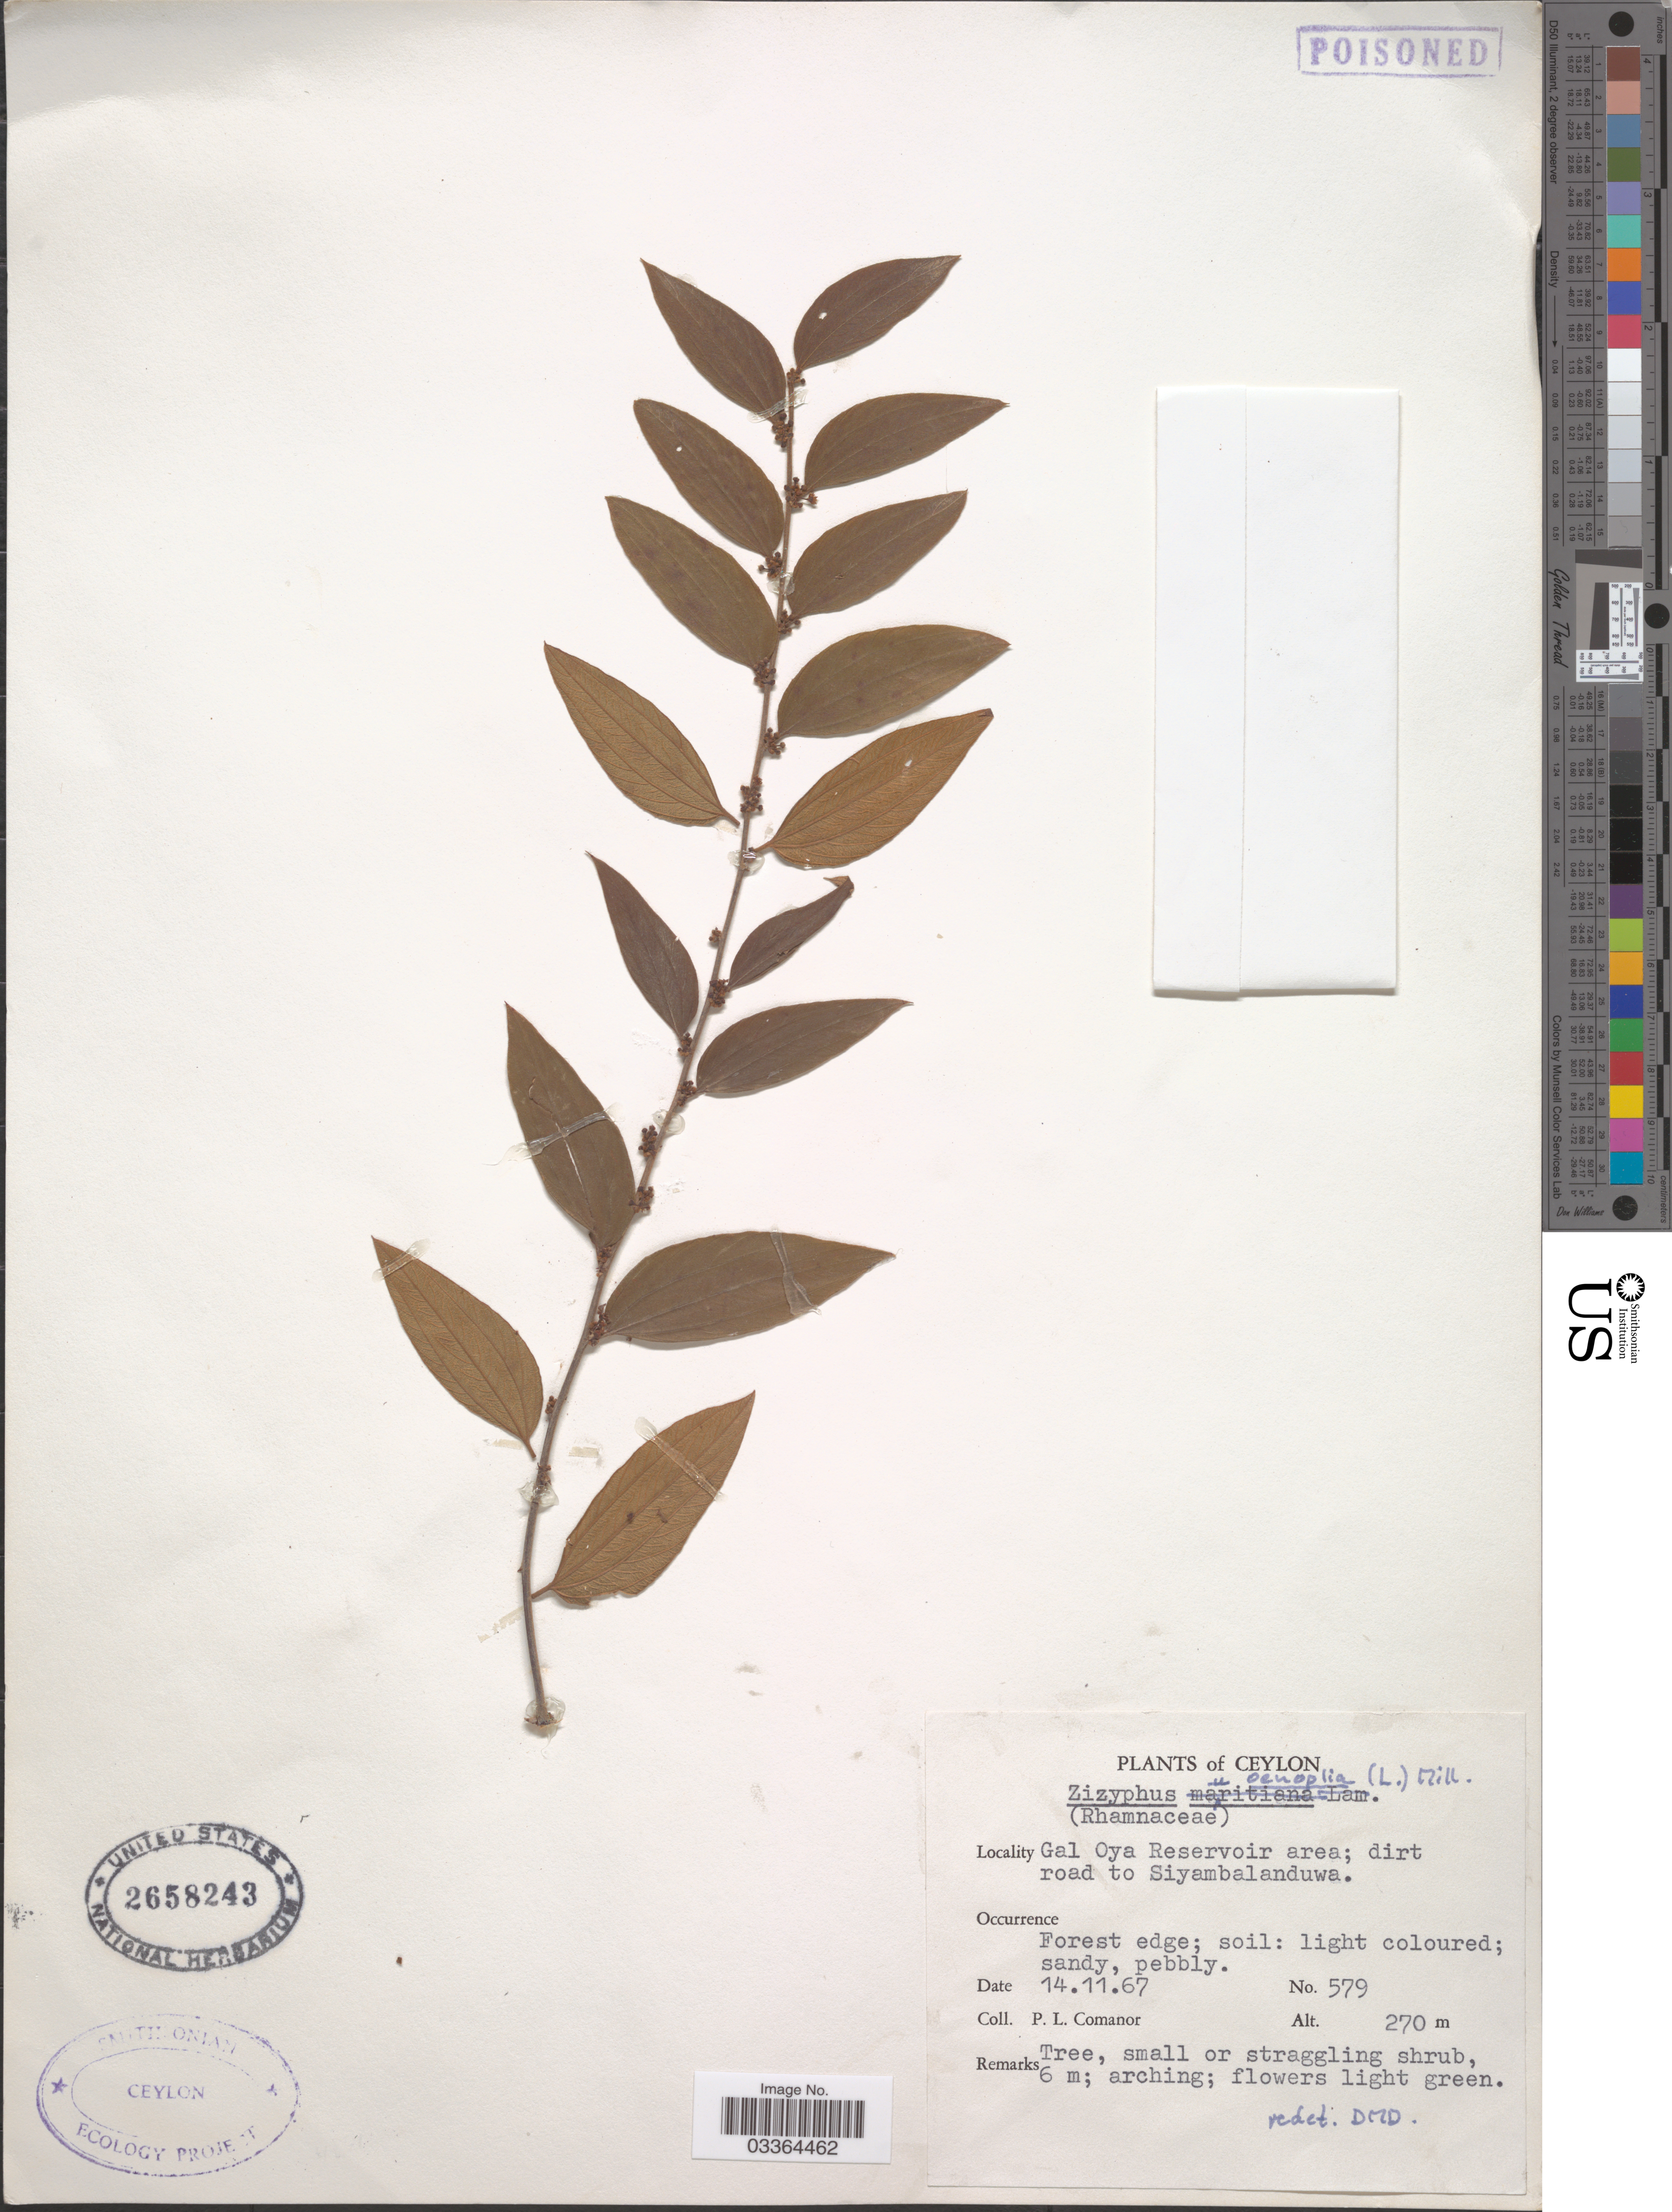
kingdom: Plantae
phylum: Tracheophyta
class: Magnoliopsida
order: Rosales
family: Rhamnaceae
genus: Ziziphus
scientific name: Ziziphus oenopolia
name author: (L.) Mill.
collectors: P. Comanor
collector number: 579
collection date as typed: Transcribed d/m/y: 14/11/67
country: Sri Lanka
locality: Ceylon. Gal Oya Reservoir area; dirt road to Siyambalanduwa.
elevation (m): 270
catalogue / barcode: US 2658243